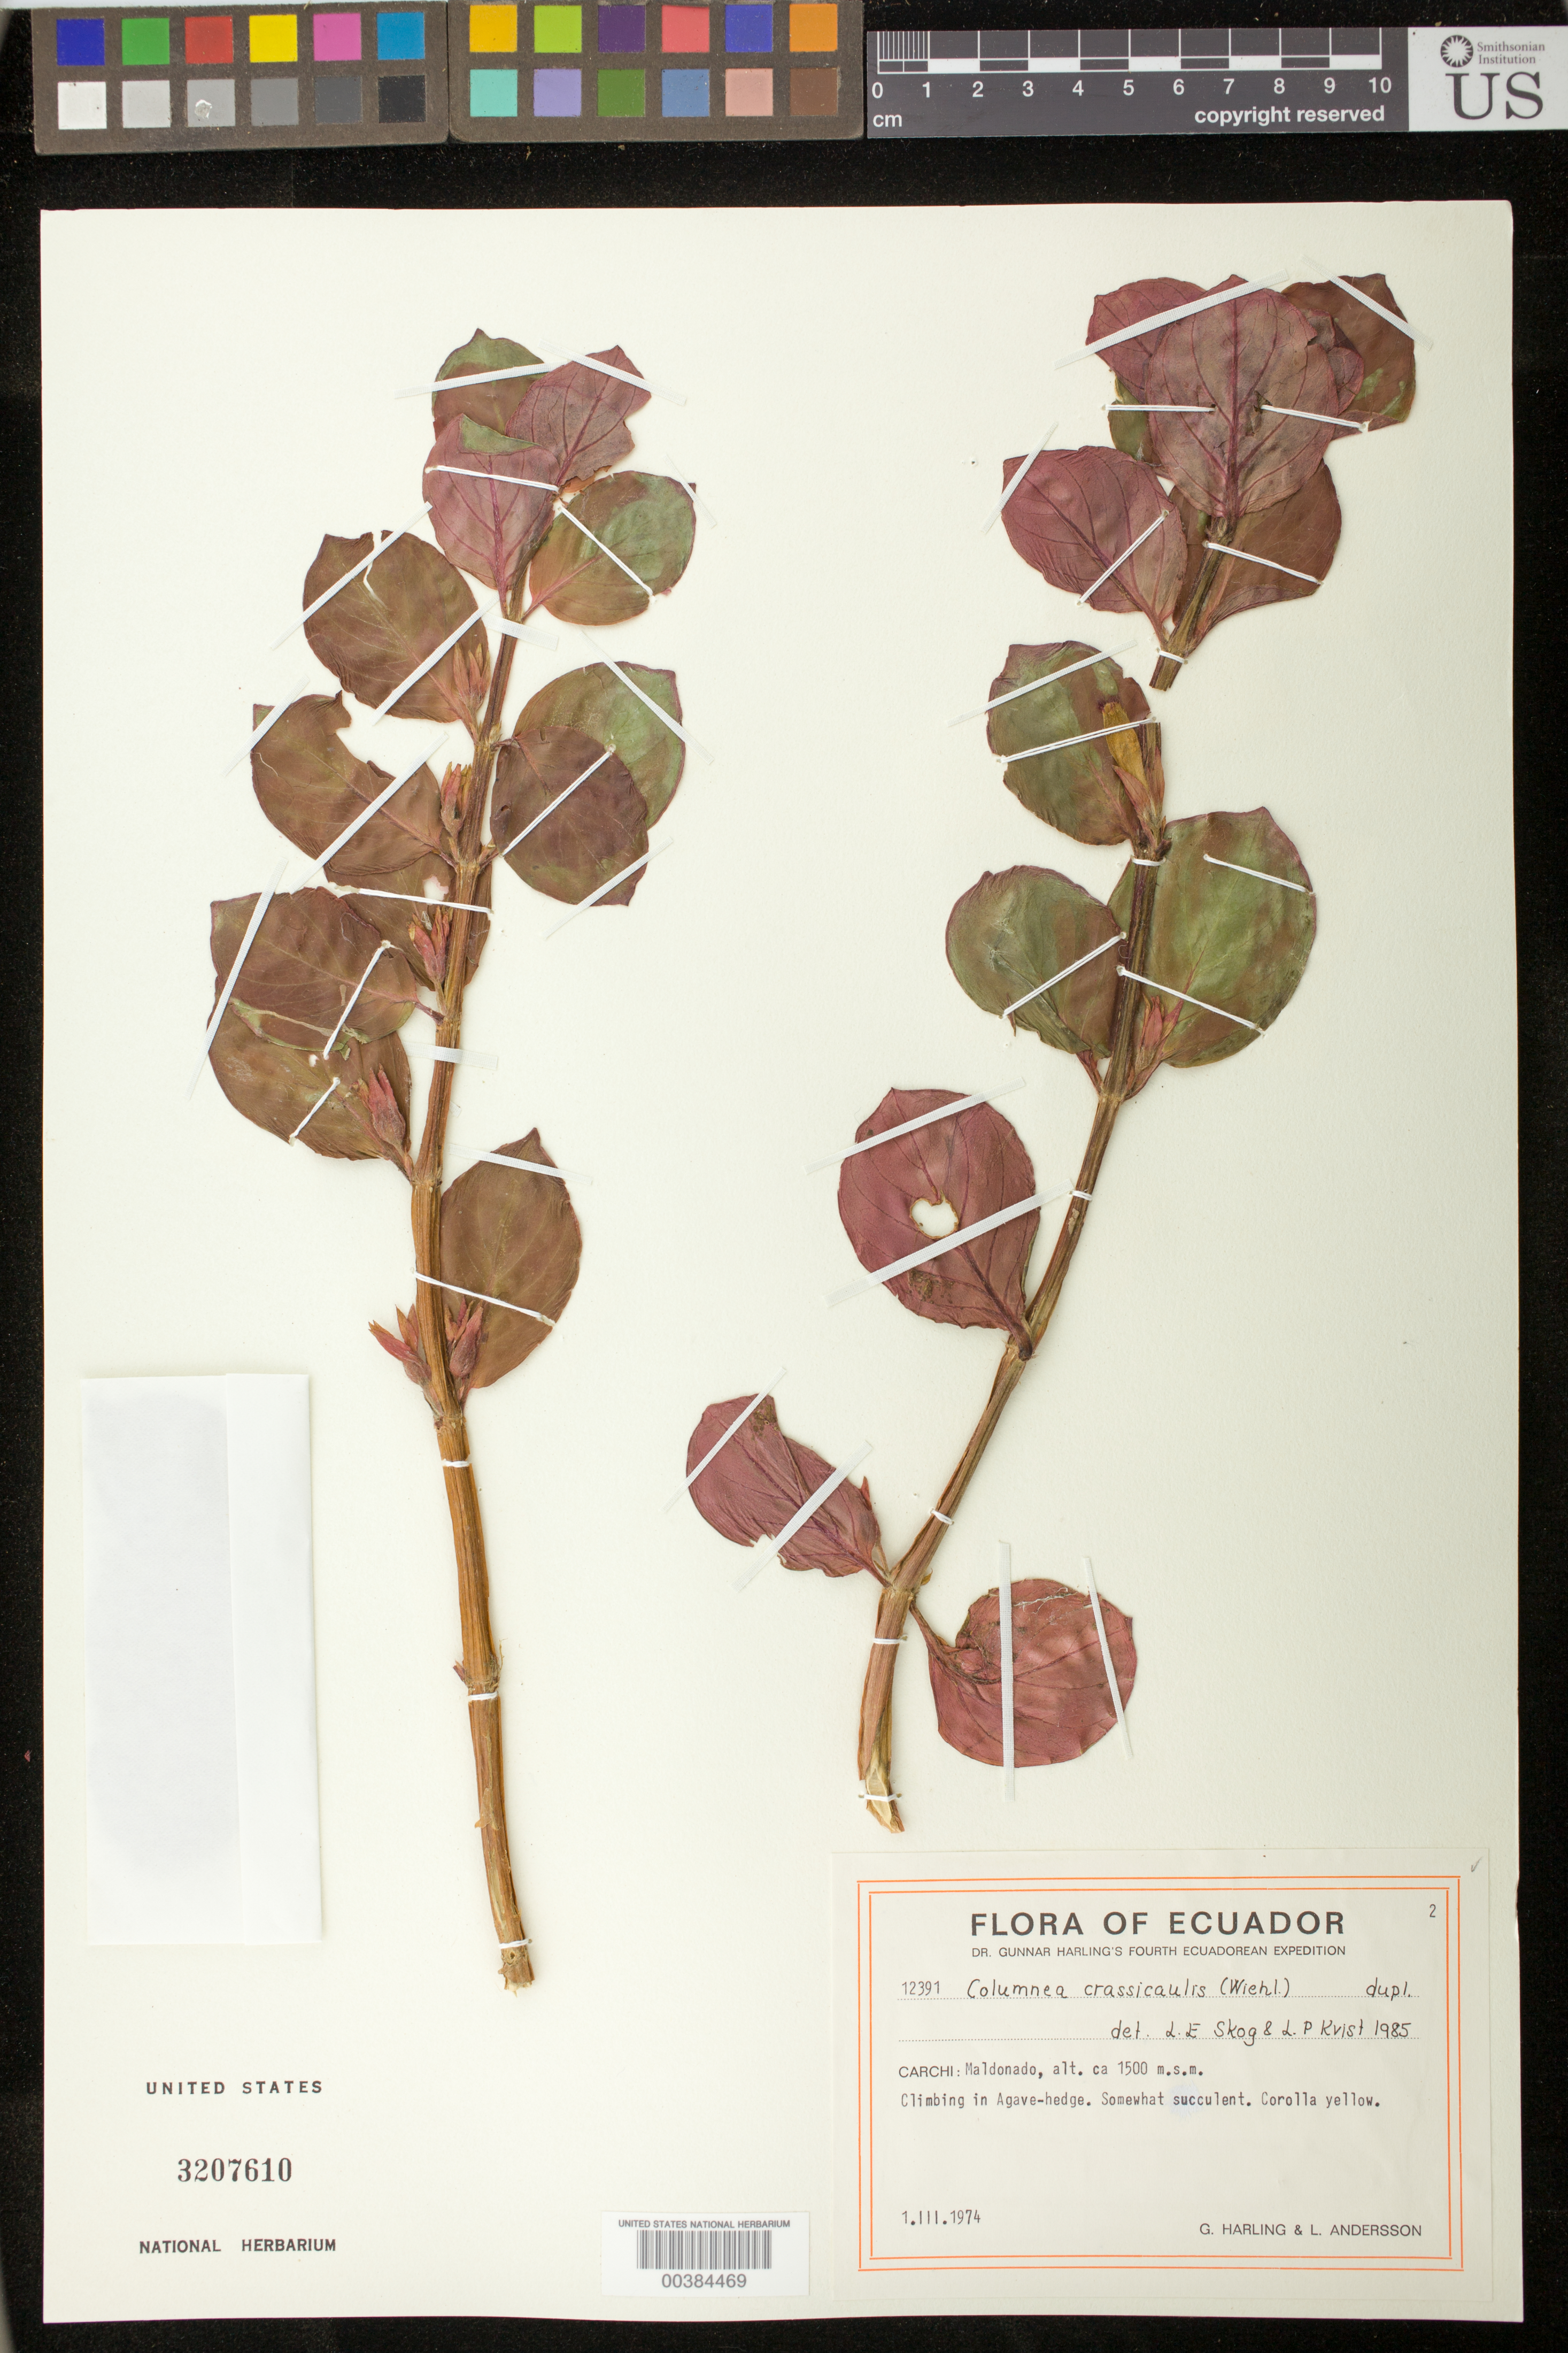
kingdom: Plantae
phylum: Tracheophyta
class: Magnoliopsida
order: Lamiales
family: Gesneriaceae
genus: Columnea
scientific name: Columnea crassicaulis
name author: (Wiehler) L.P. Kvist & L.E. Skog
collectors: G. Harling & L. Andersson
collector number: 12391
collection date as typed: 01 Mar 1974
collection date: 1974-03-01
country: Ecuador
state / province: Carchi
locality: Maldonado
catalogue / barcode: US 3207610